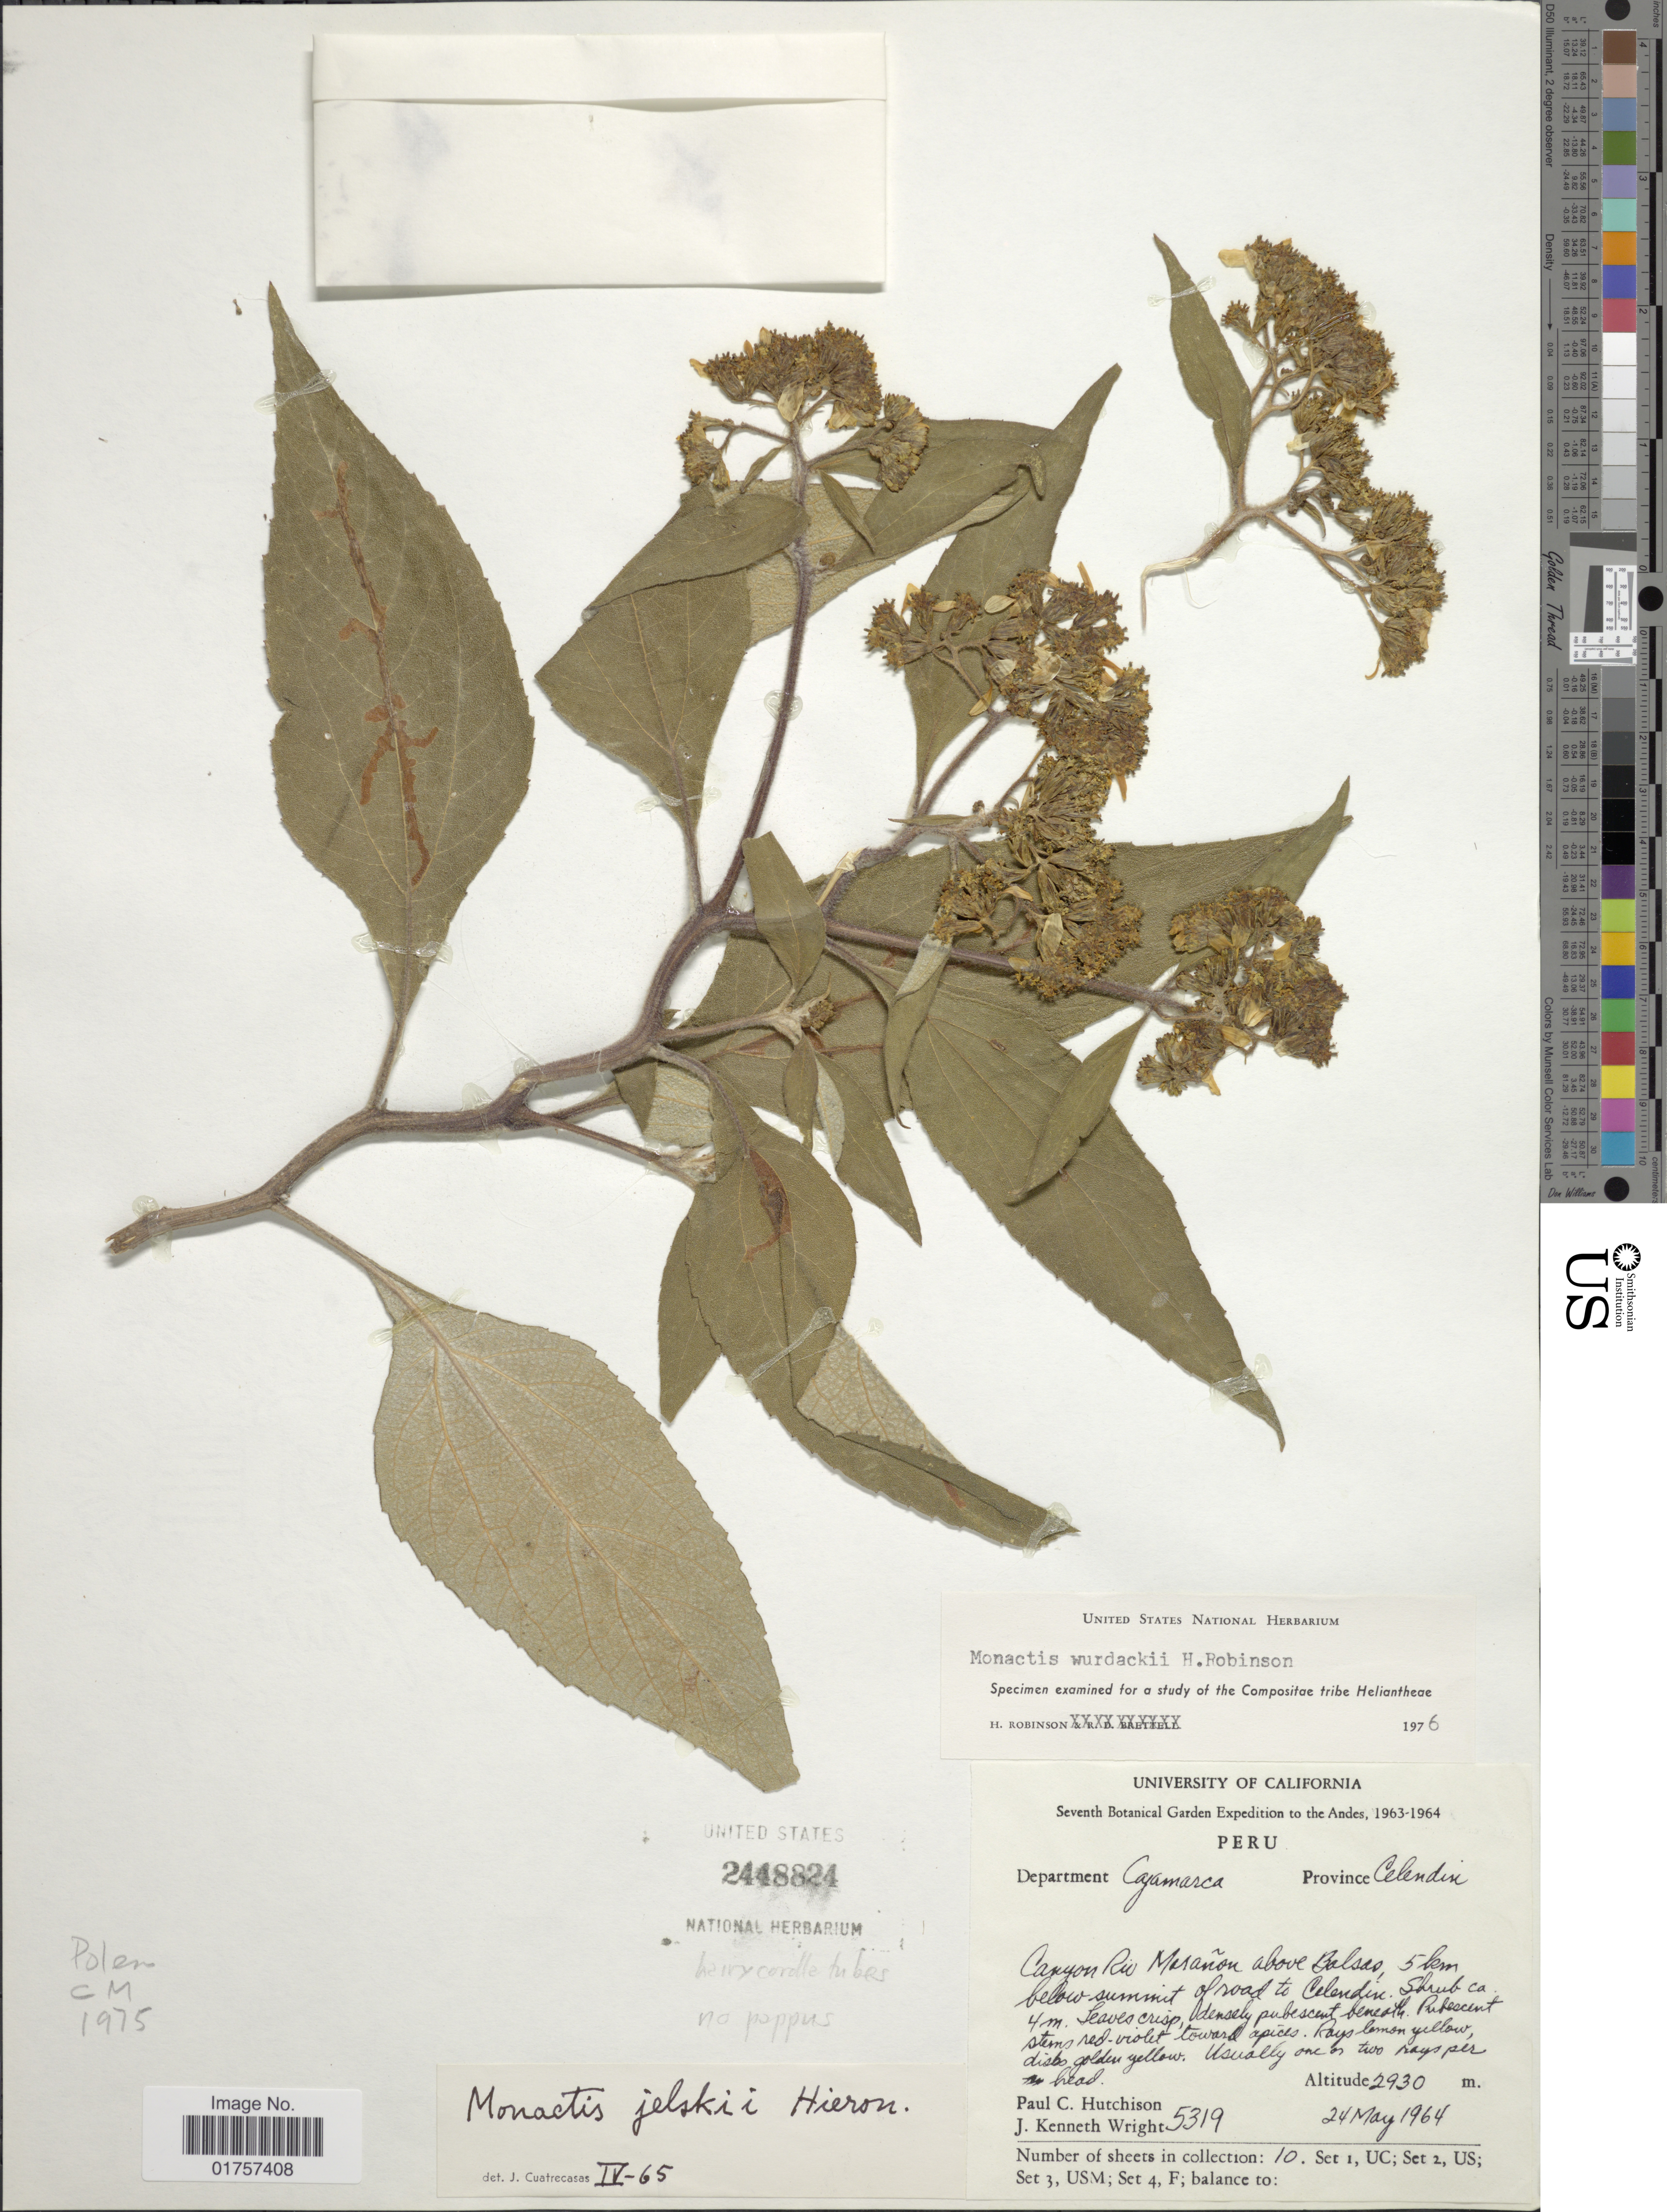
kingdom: Plantae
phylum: Tracheophyta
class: Magnoliopsida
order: Asterales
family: Asteraceae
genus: Monactis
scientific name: Monactis wurdackii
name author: H. Rob.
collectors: P. C. Hutchison & J. K. Wright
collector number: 5319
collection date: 1964-05-24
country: Peru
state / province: Cajamarca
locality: Andes. Province Celendin. Canyon Rio Marañon above Balsas, 5 km below summit of road to Celendin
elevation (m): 2930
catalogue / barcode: US 2448824